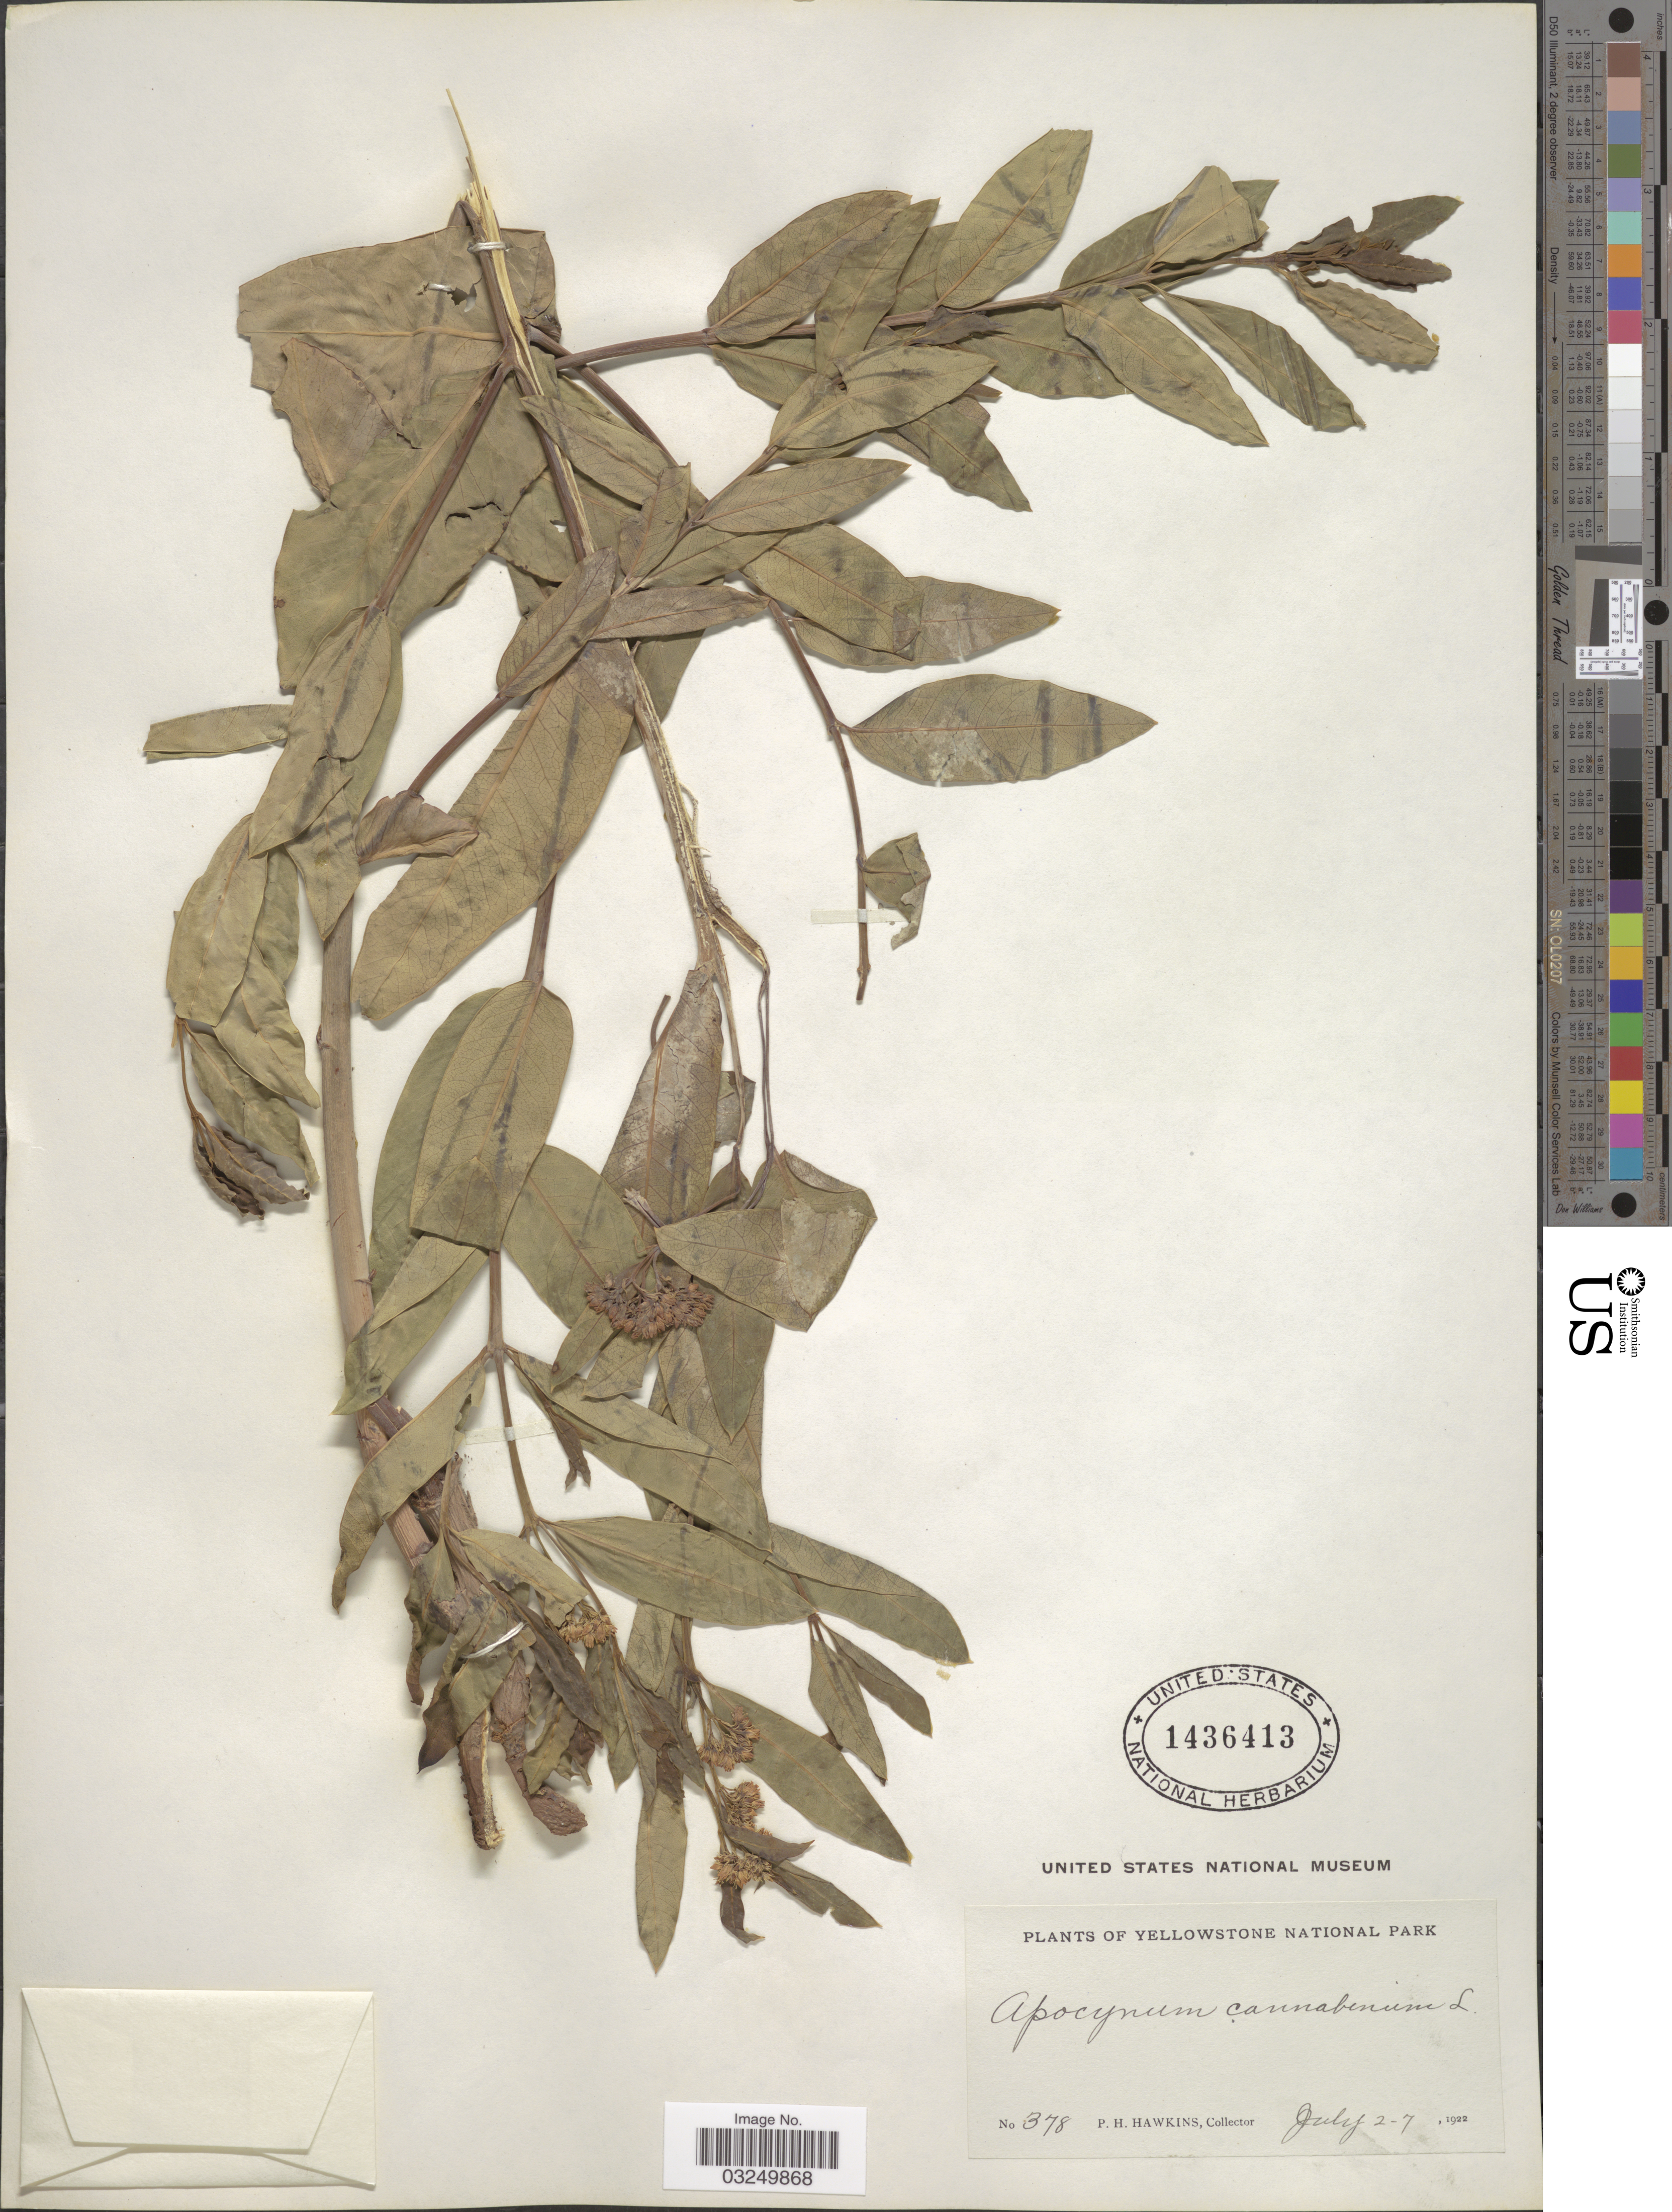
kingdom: Plantae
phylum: Tracheophyta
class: Magnoliopsida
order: Gentianales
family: Apocynaceae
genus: Apocynum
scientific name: Apocynum cannabinum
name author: L.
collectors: P. Hawkins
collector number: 378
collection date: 1922-07-02/1922-07-07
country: United States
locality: Yellowstone National Park.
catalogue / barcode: US 1436413